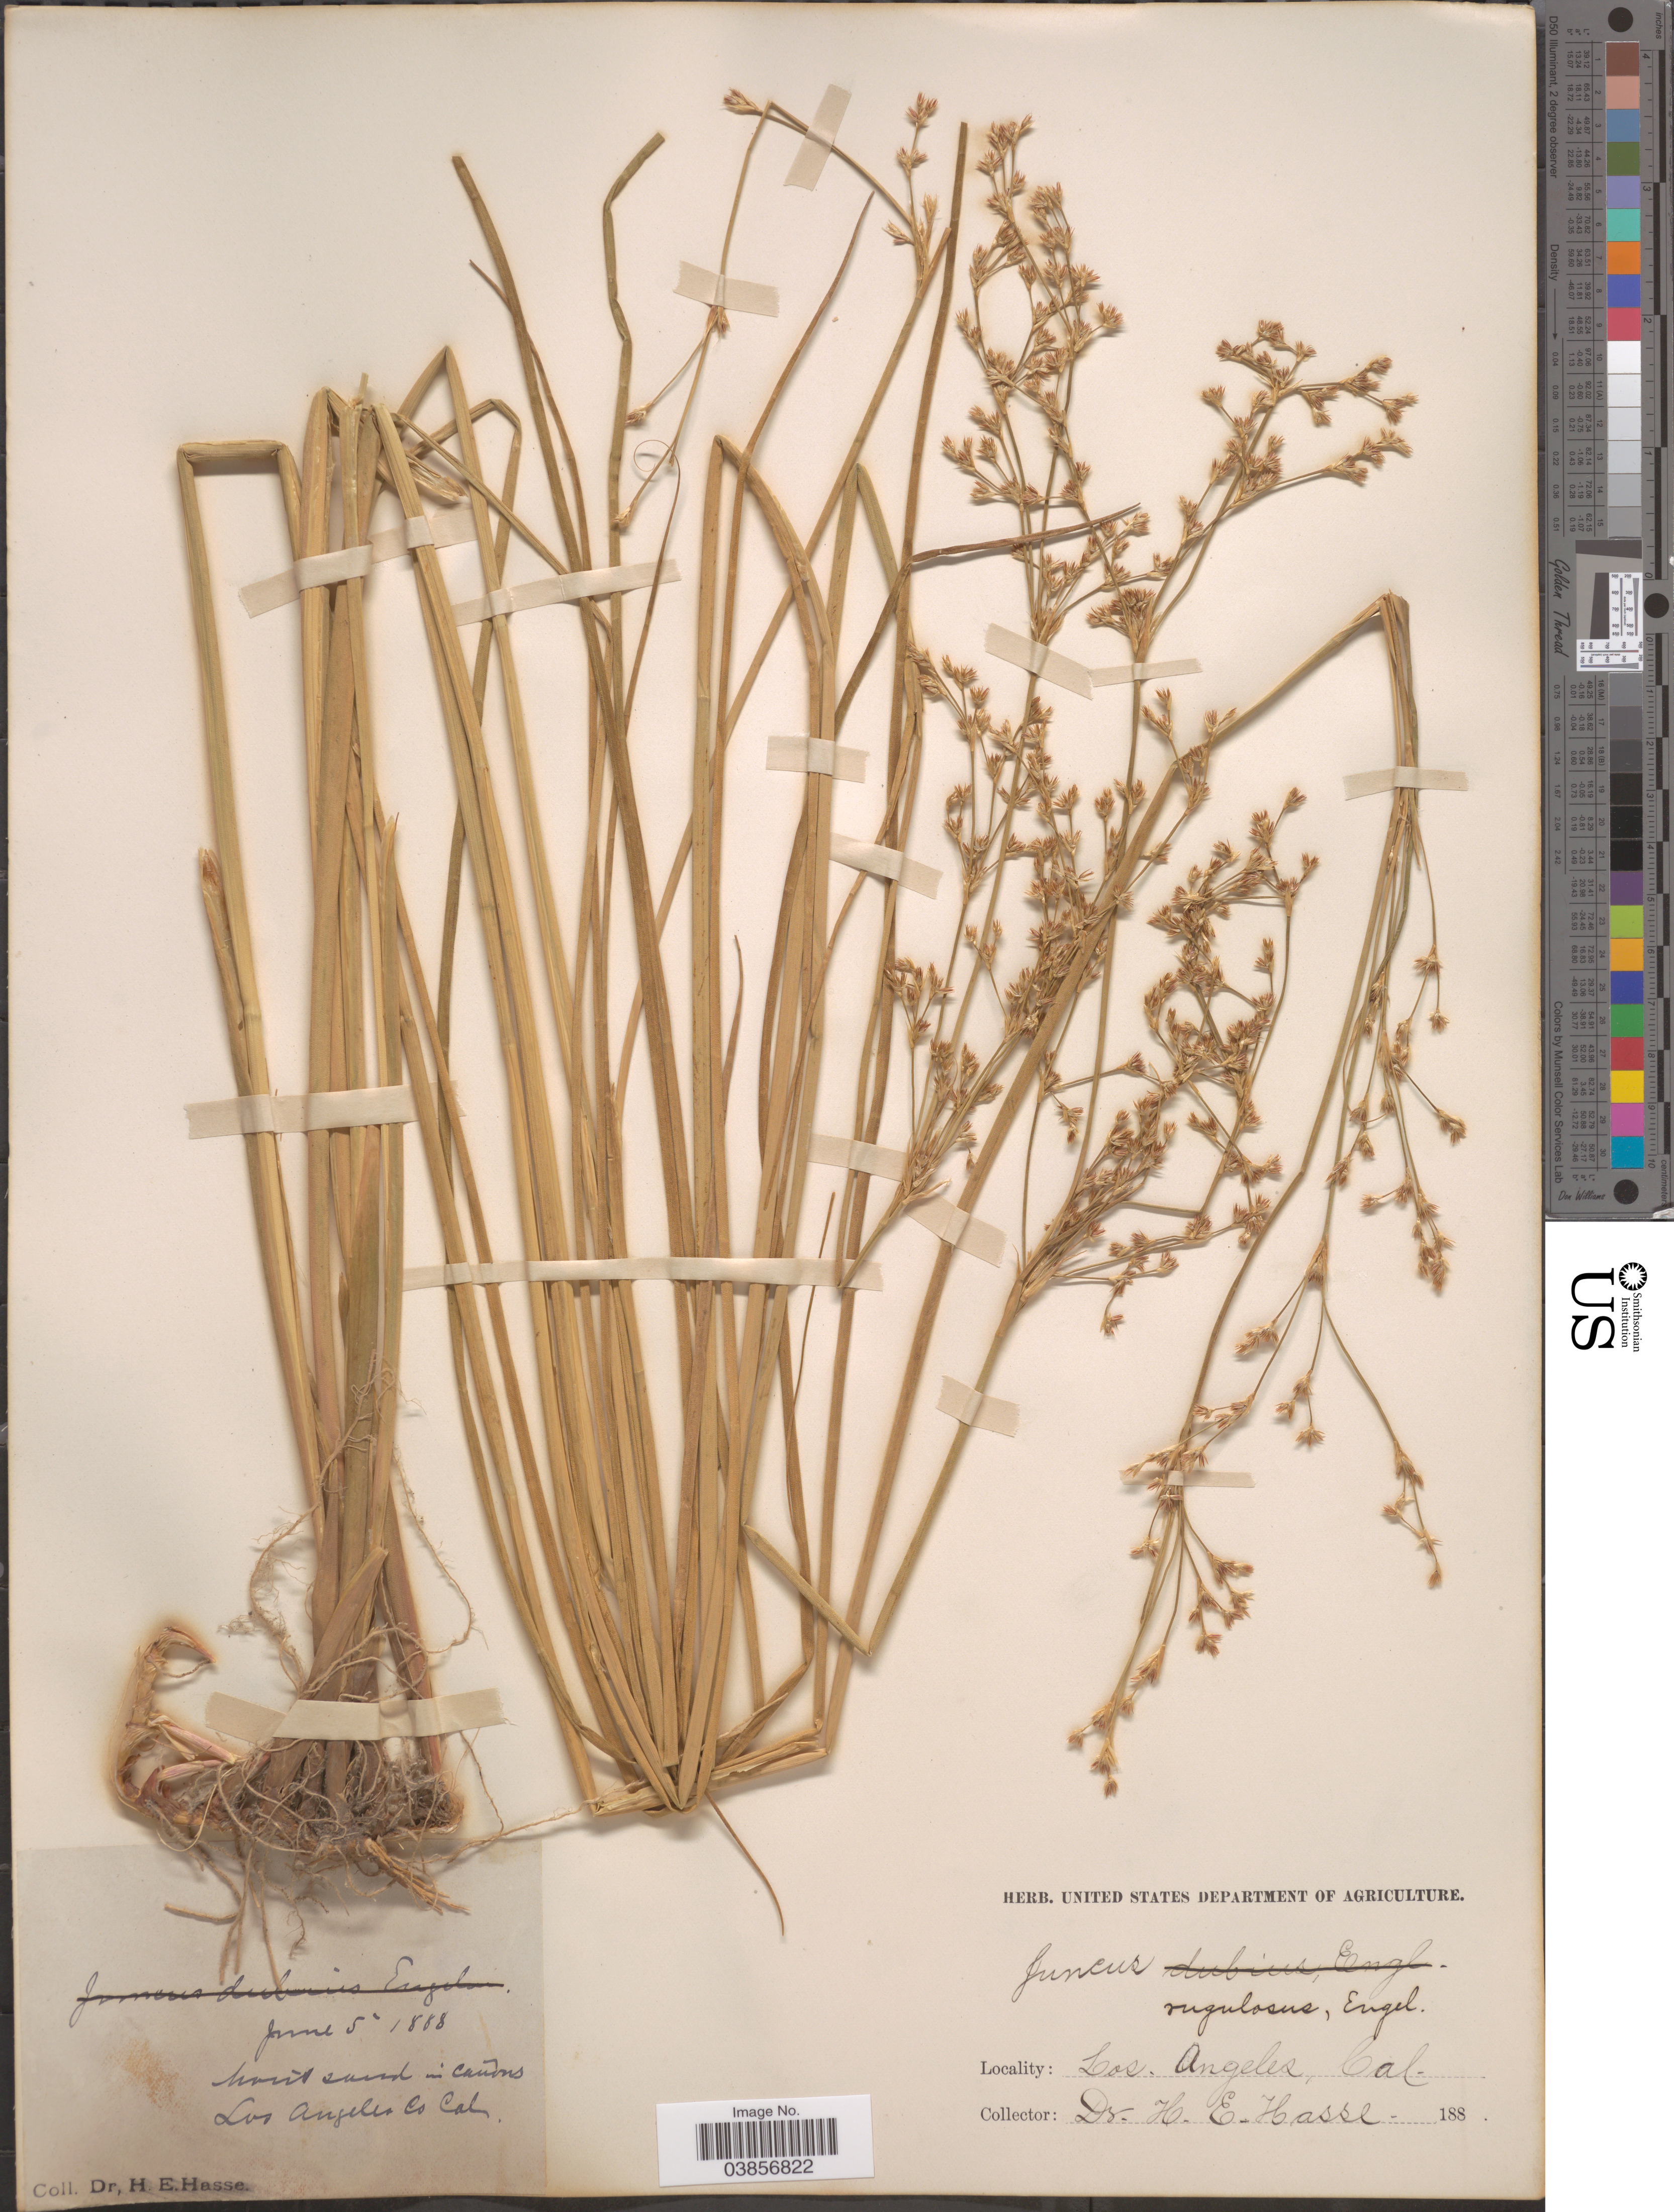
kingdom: Plantae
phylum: Tracheophyta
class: Liliopsida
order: Poales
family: Juncaceae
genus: Juncus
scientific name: Juncus rugulosus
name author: Engelm.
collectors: H. E. Hasse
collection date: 1888-06-05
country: United States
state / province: California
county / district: Los Angeles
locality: In Cañons. Los Angeles Co.